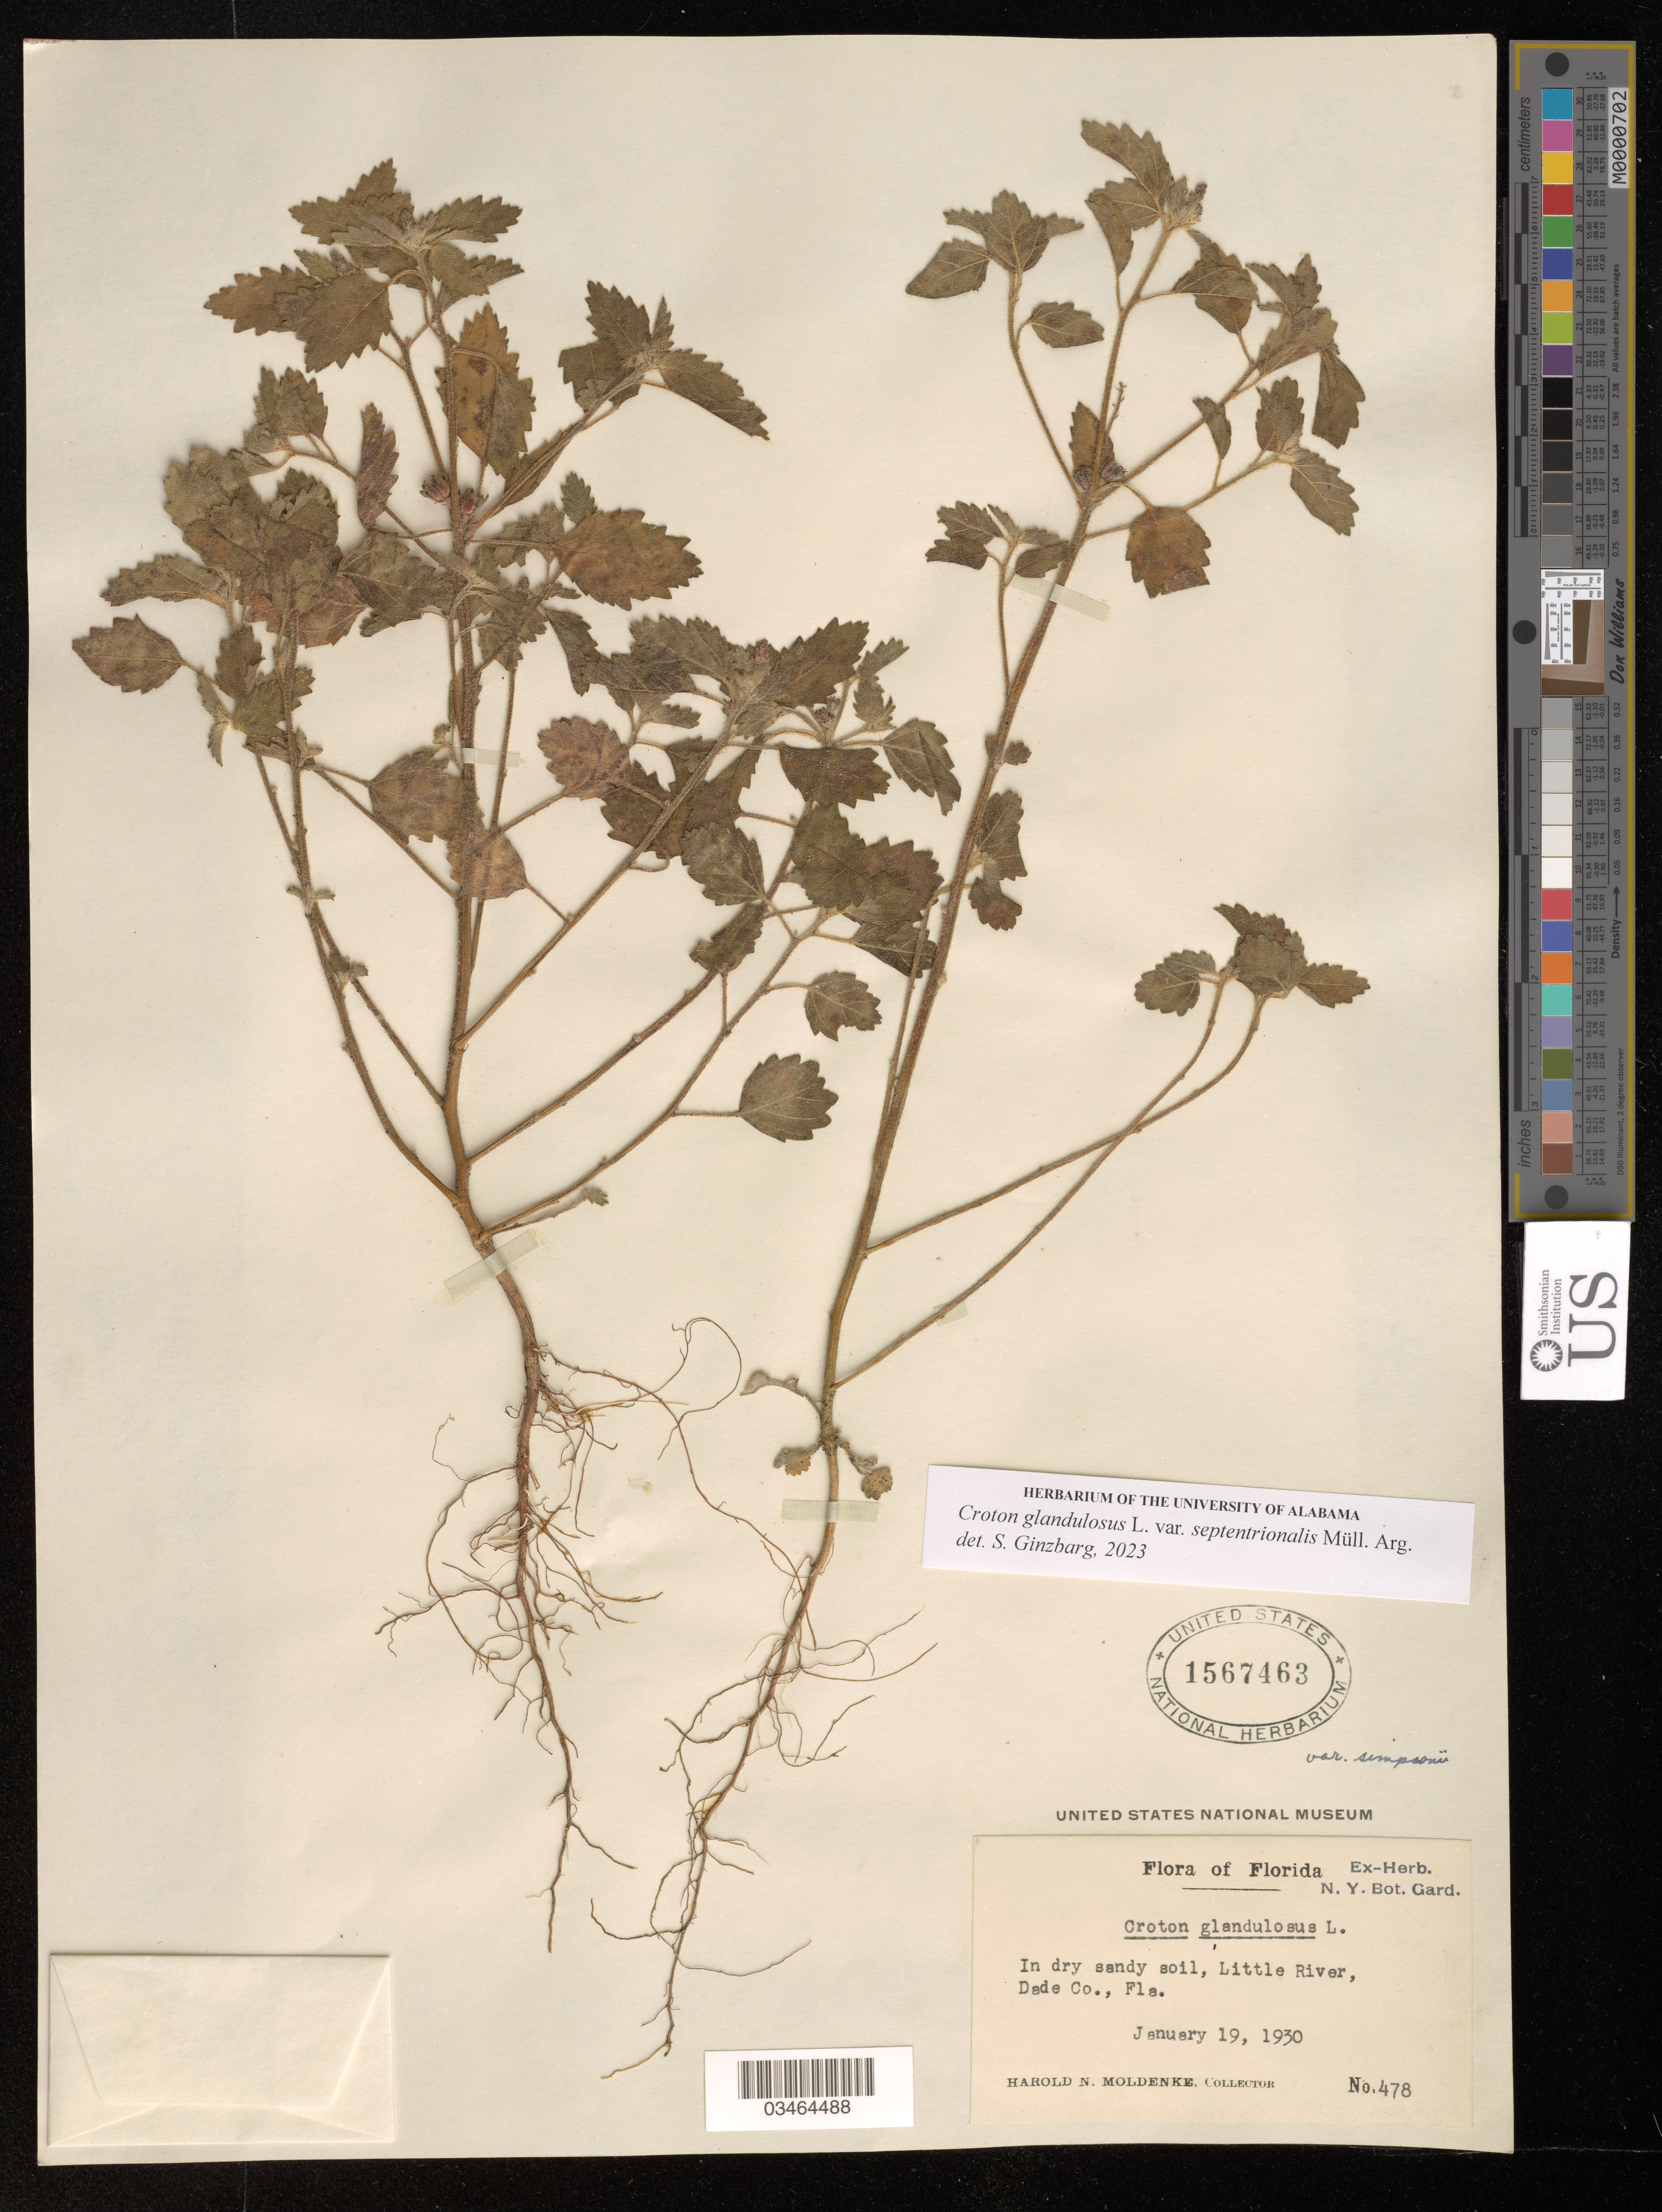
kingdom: Plantae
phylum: Tracheophyta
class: Magnoliopsida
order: Malpighiales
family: Euphorbiaceae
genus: Croton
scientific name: Croton glandulosus var. septentrionalis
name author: Müll. Arg.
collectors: H. Moldenke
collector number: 478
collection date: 1930-01-19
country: United States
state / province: Florida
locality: Little River, Dade Co., Fla.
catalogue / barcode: US 1567463